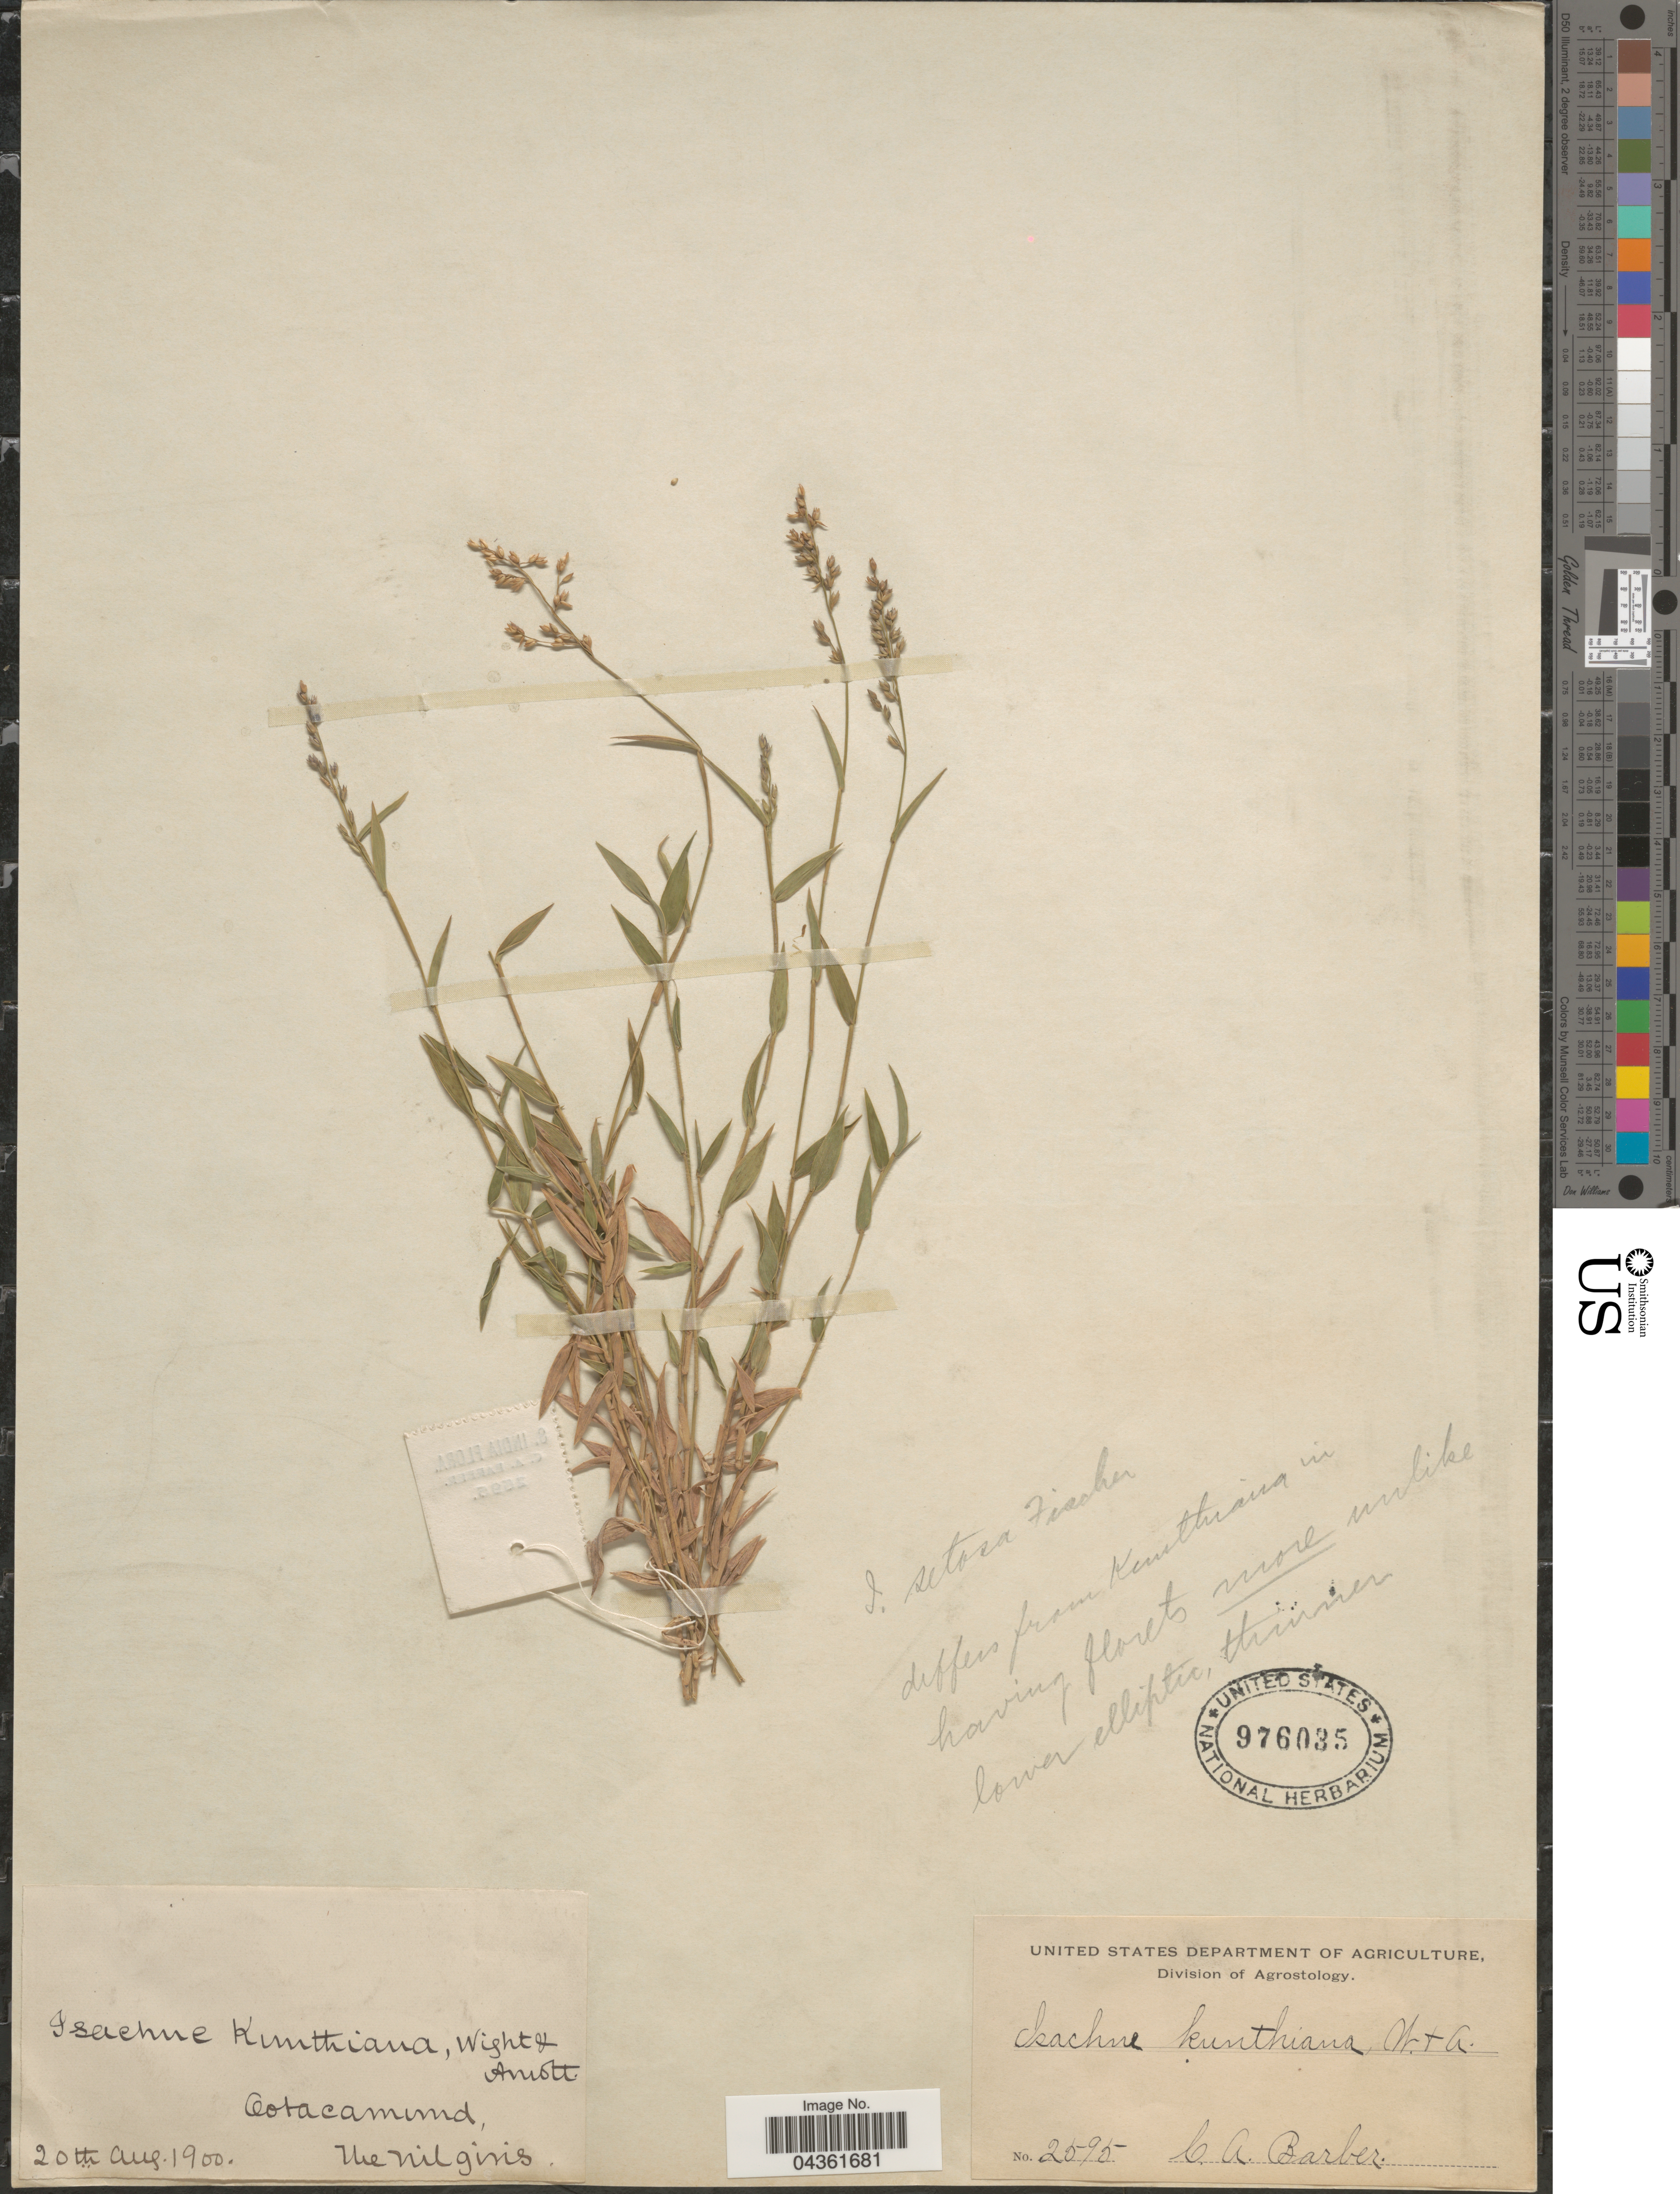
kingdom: Plantae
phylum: Tracheophyta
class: Liliopsida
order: Poales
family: Poaceae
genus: Isachne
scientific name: Isachne setosa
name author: C.E.C. Fisch.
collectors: C. Barber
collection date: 1900-08-20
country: India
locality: Ootacamund. The Nilgiris.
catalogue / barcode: US 976035